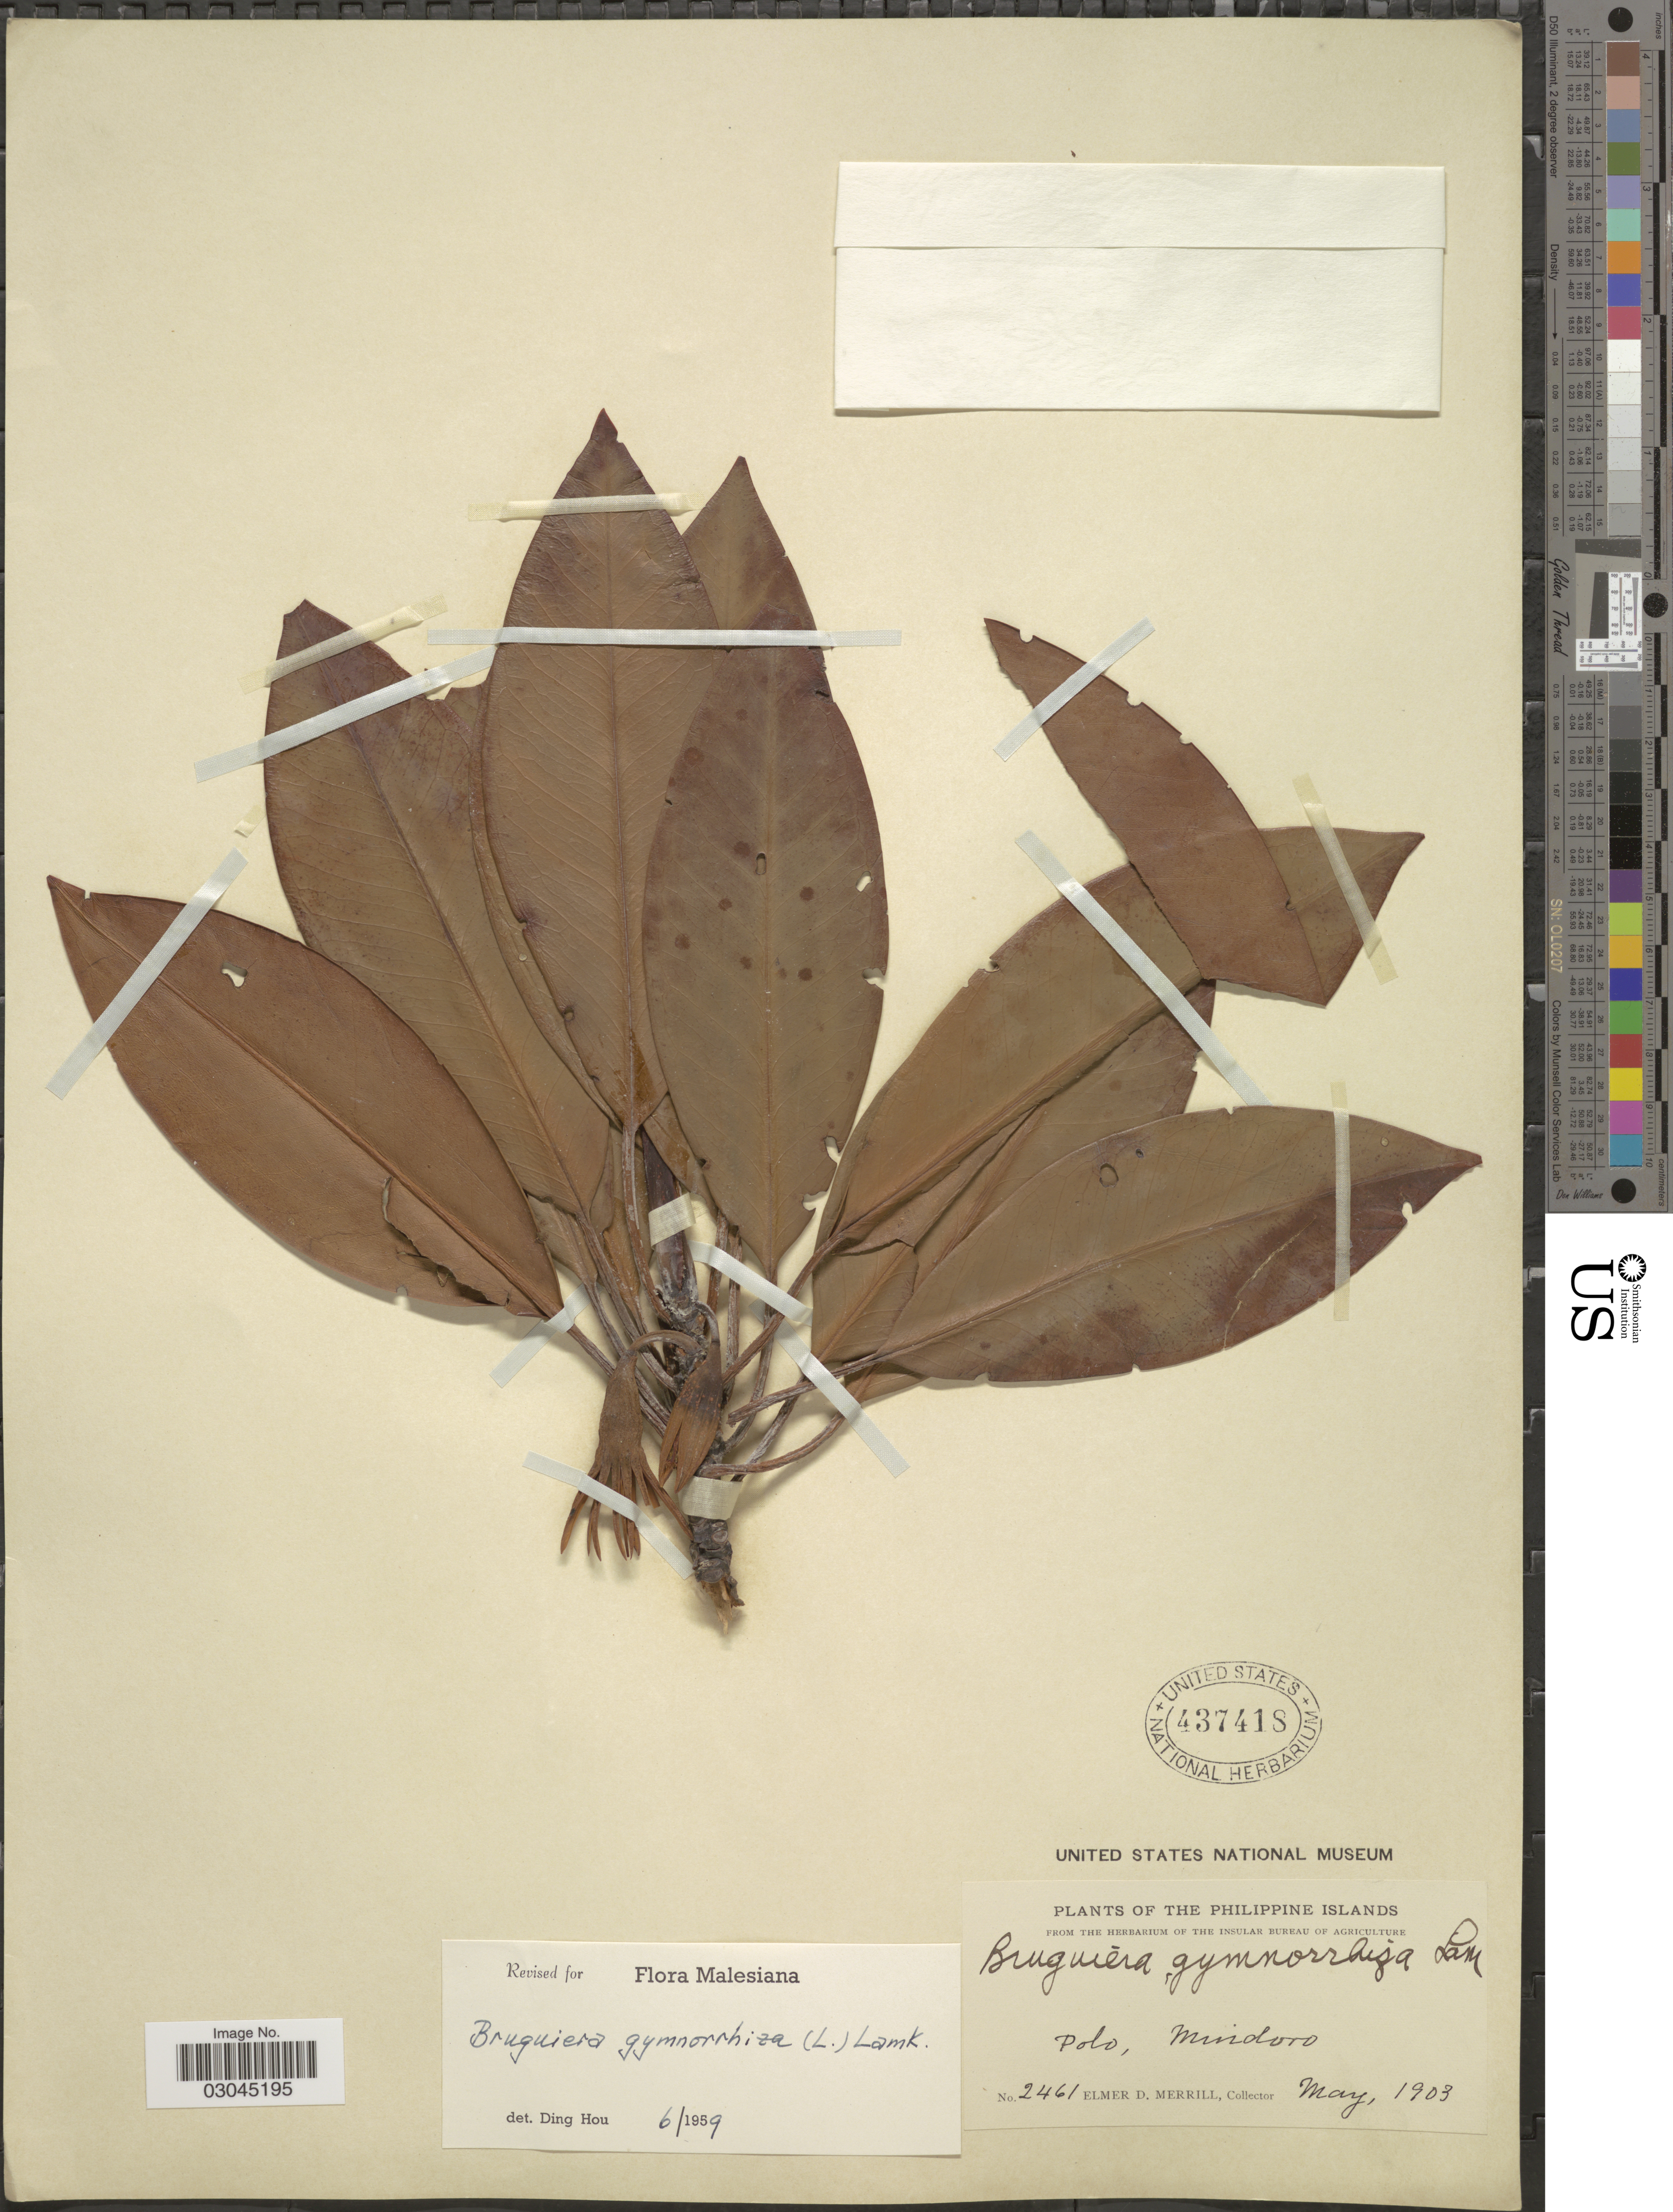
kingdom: Plantae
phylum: Tracheophyta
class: Magnoliopsida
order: Malpighiales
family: Rhizophoraceae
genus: Bruguiera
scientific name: Bruguiera gymnorhiza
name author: (L.) Savigny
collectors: E. D. Merrill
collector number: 2461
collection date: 1903-05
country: Philippines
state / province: Mimaropa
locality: Polo, Mindoro.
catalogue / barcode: US 437418